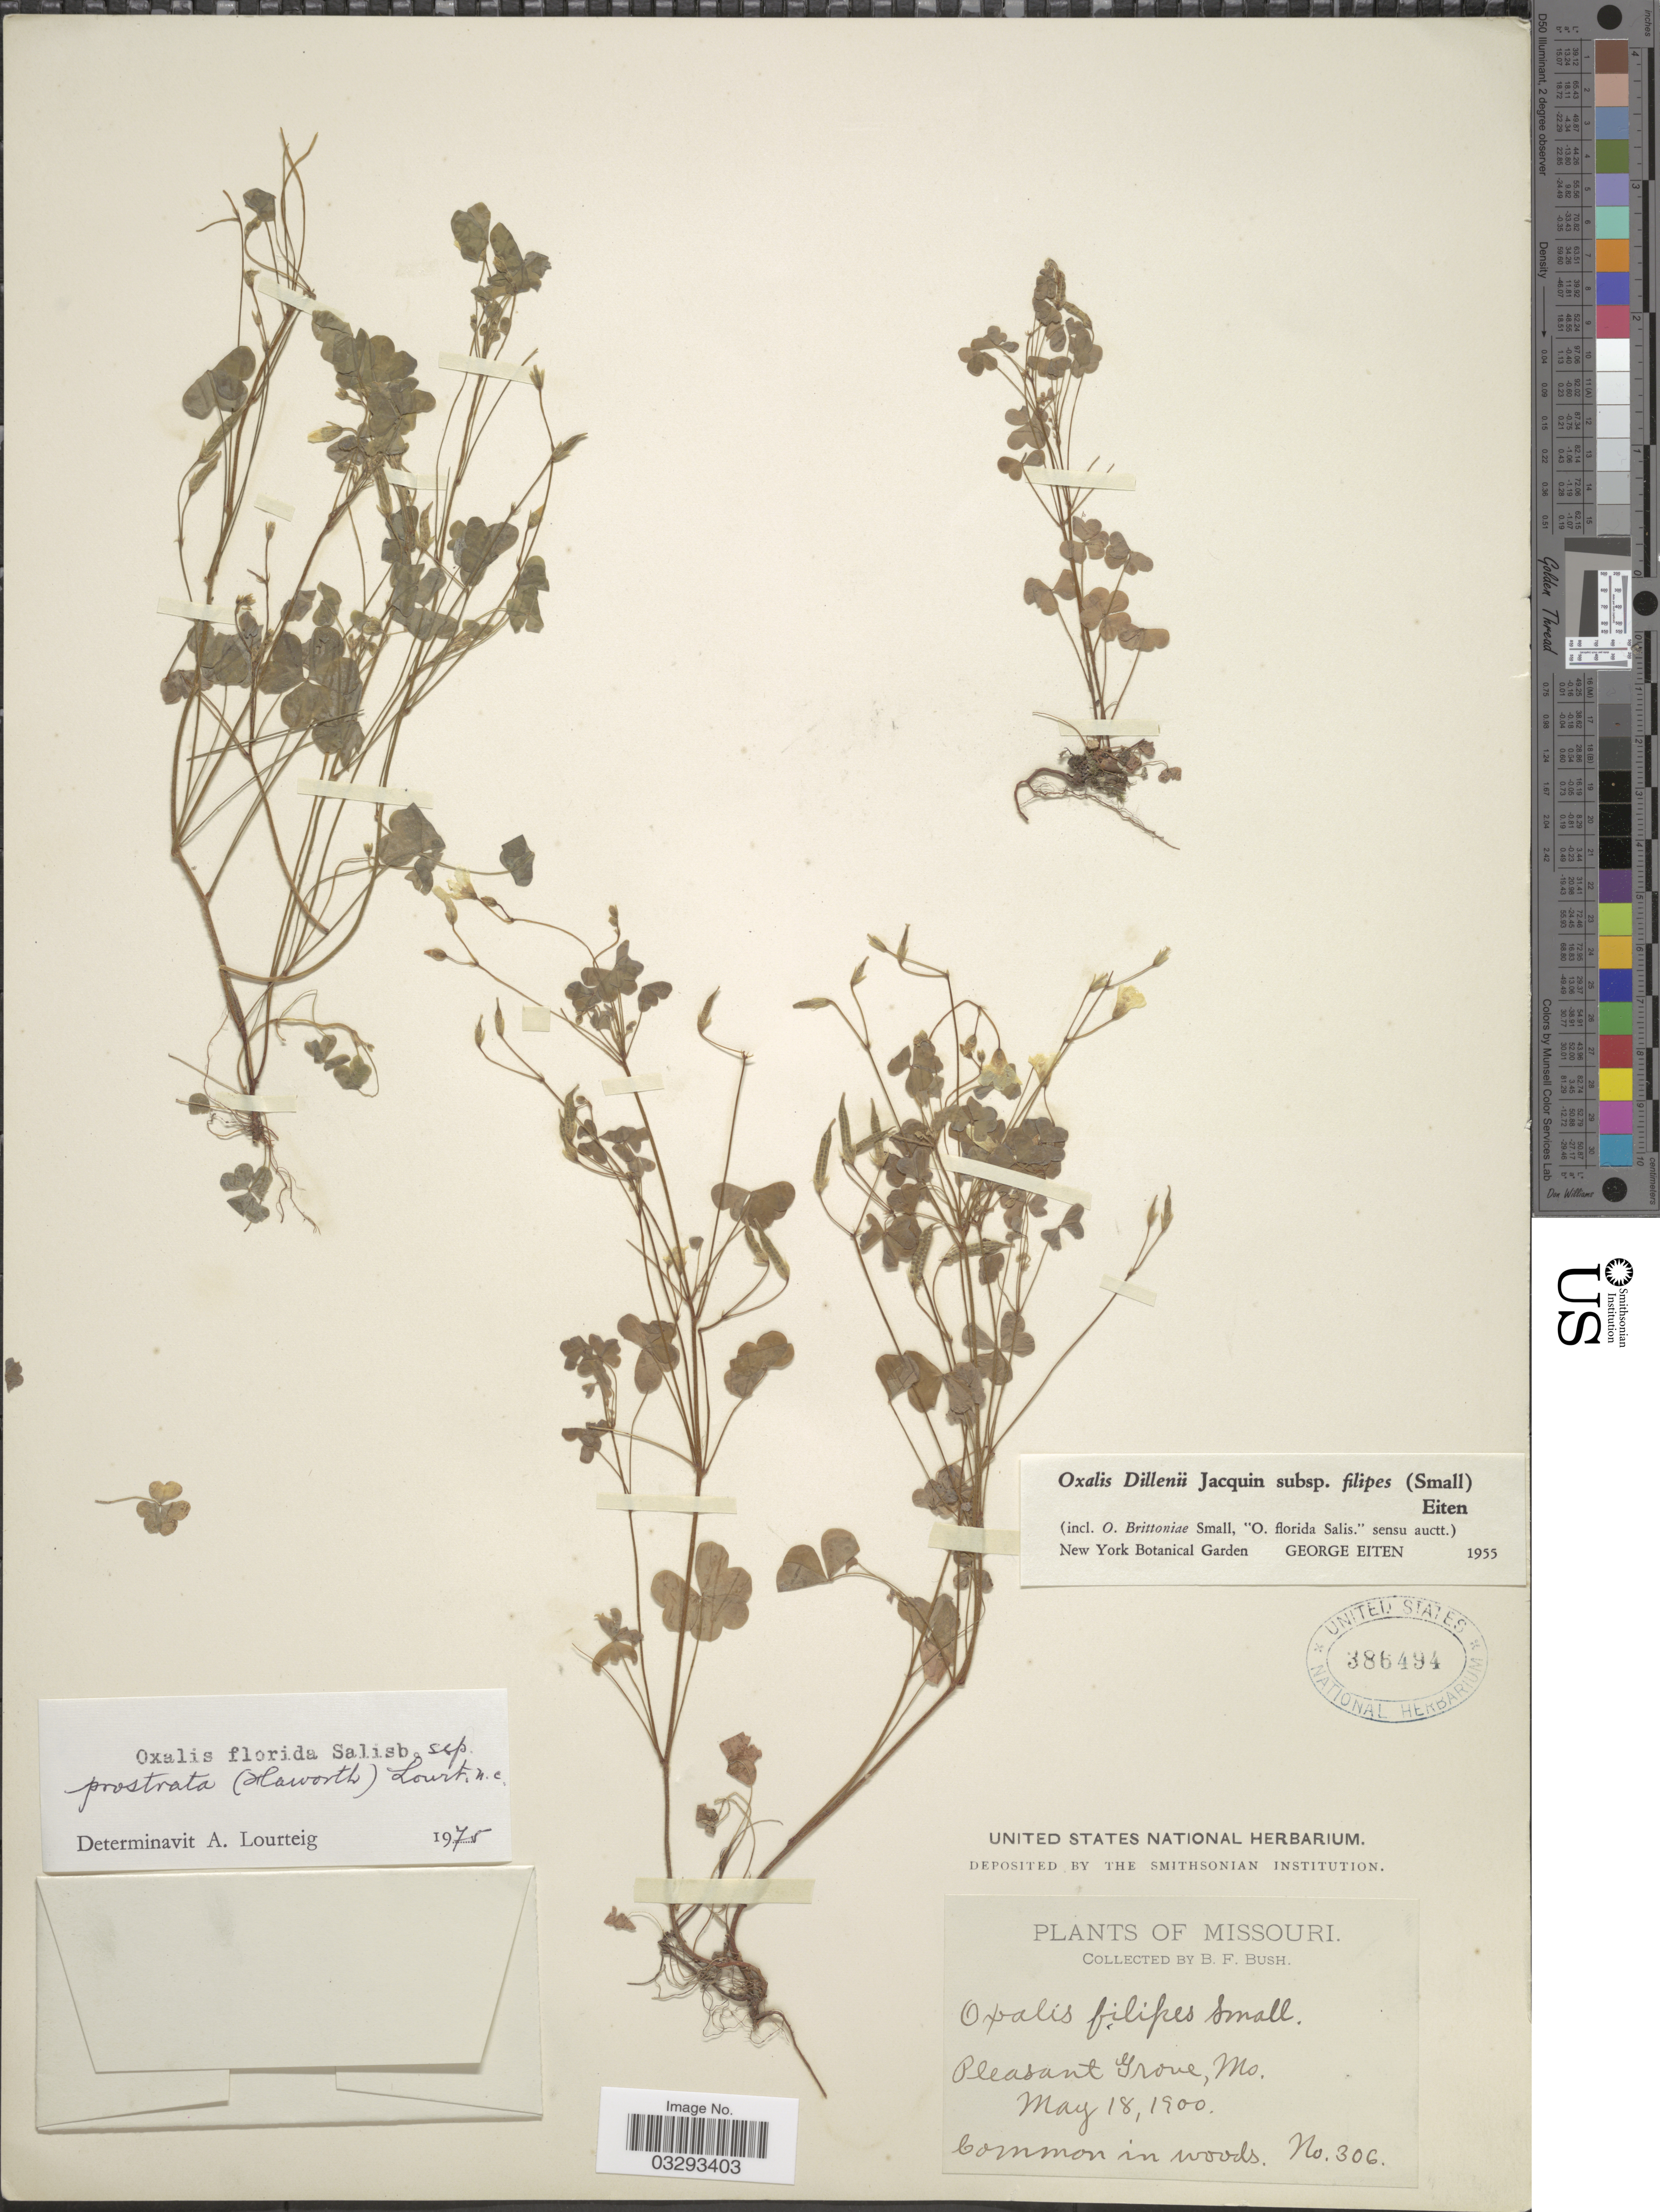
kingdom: Plantae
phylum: Tracheophyta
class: Magnoliopsida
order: Oxalidales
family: Oxalidaceae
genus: Oxalis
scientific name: Oxalis florida subsp. prostrata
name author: (Haw.) Lourteig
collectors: B. F. Bush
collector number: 306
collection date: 1900-05-18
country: United States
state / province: Missouri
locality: Pleasant Grove.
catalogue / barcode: US 386494